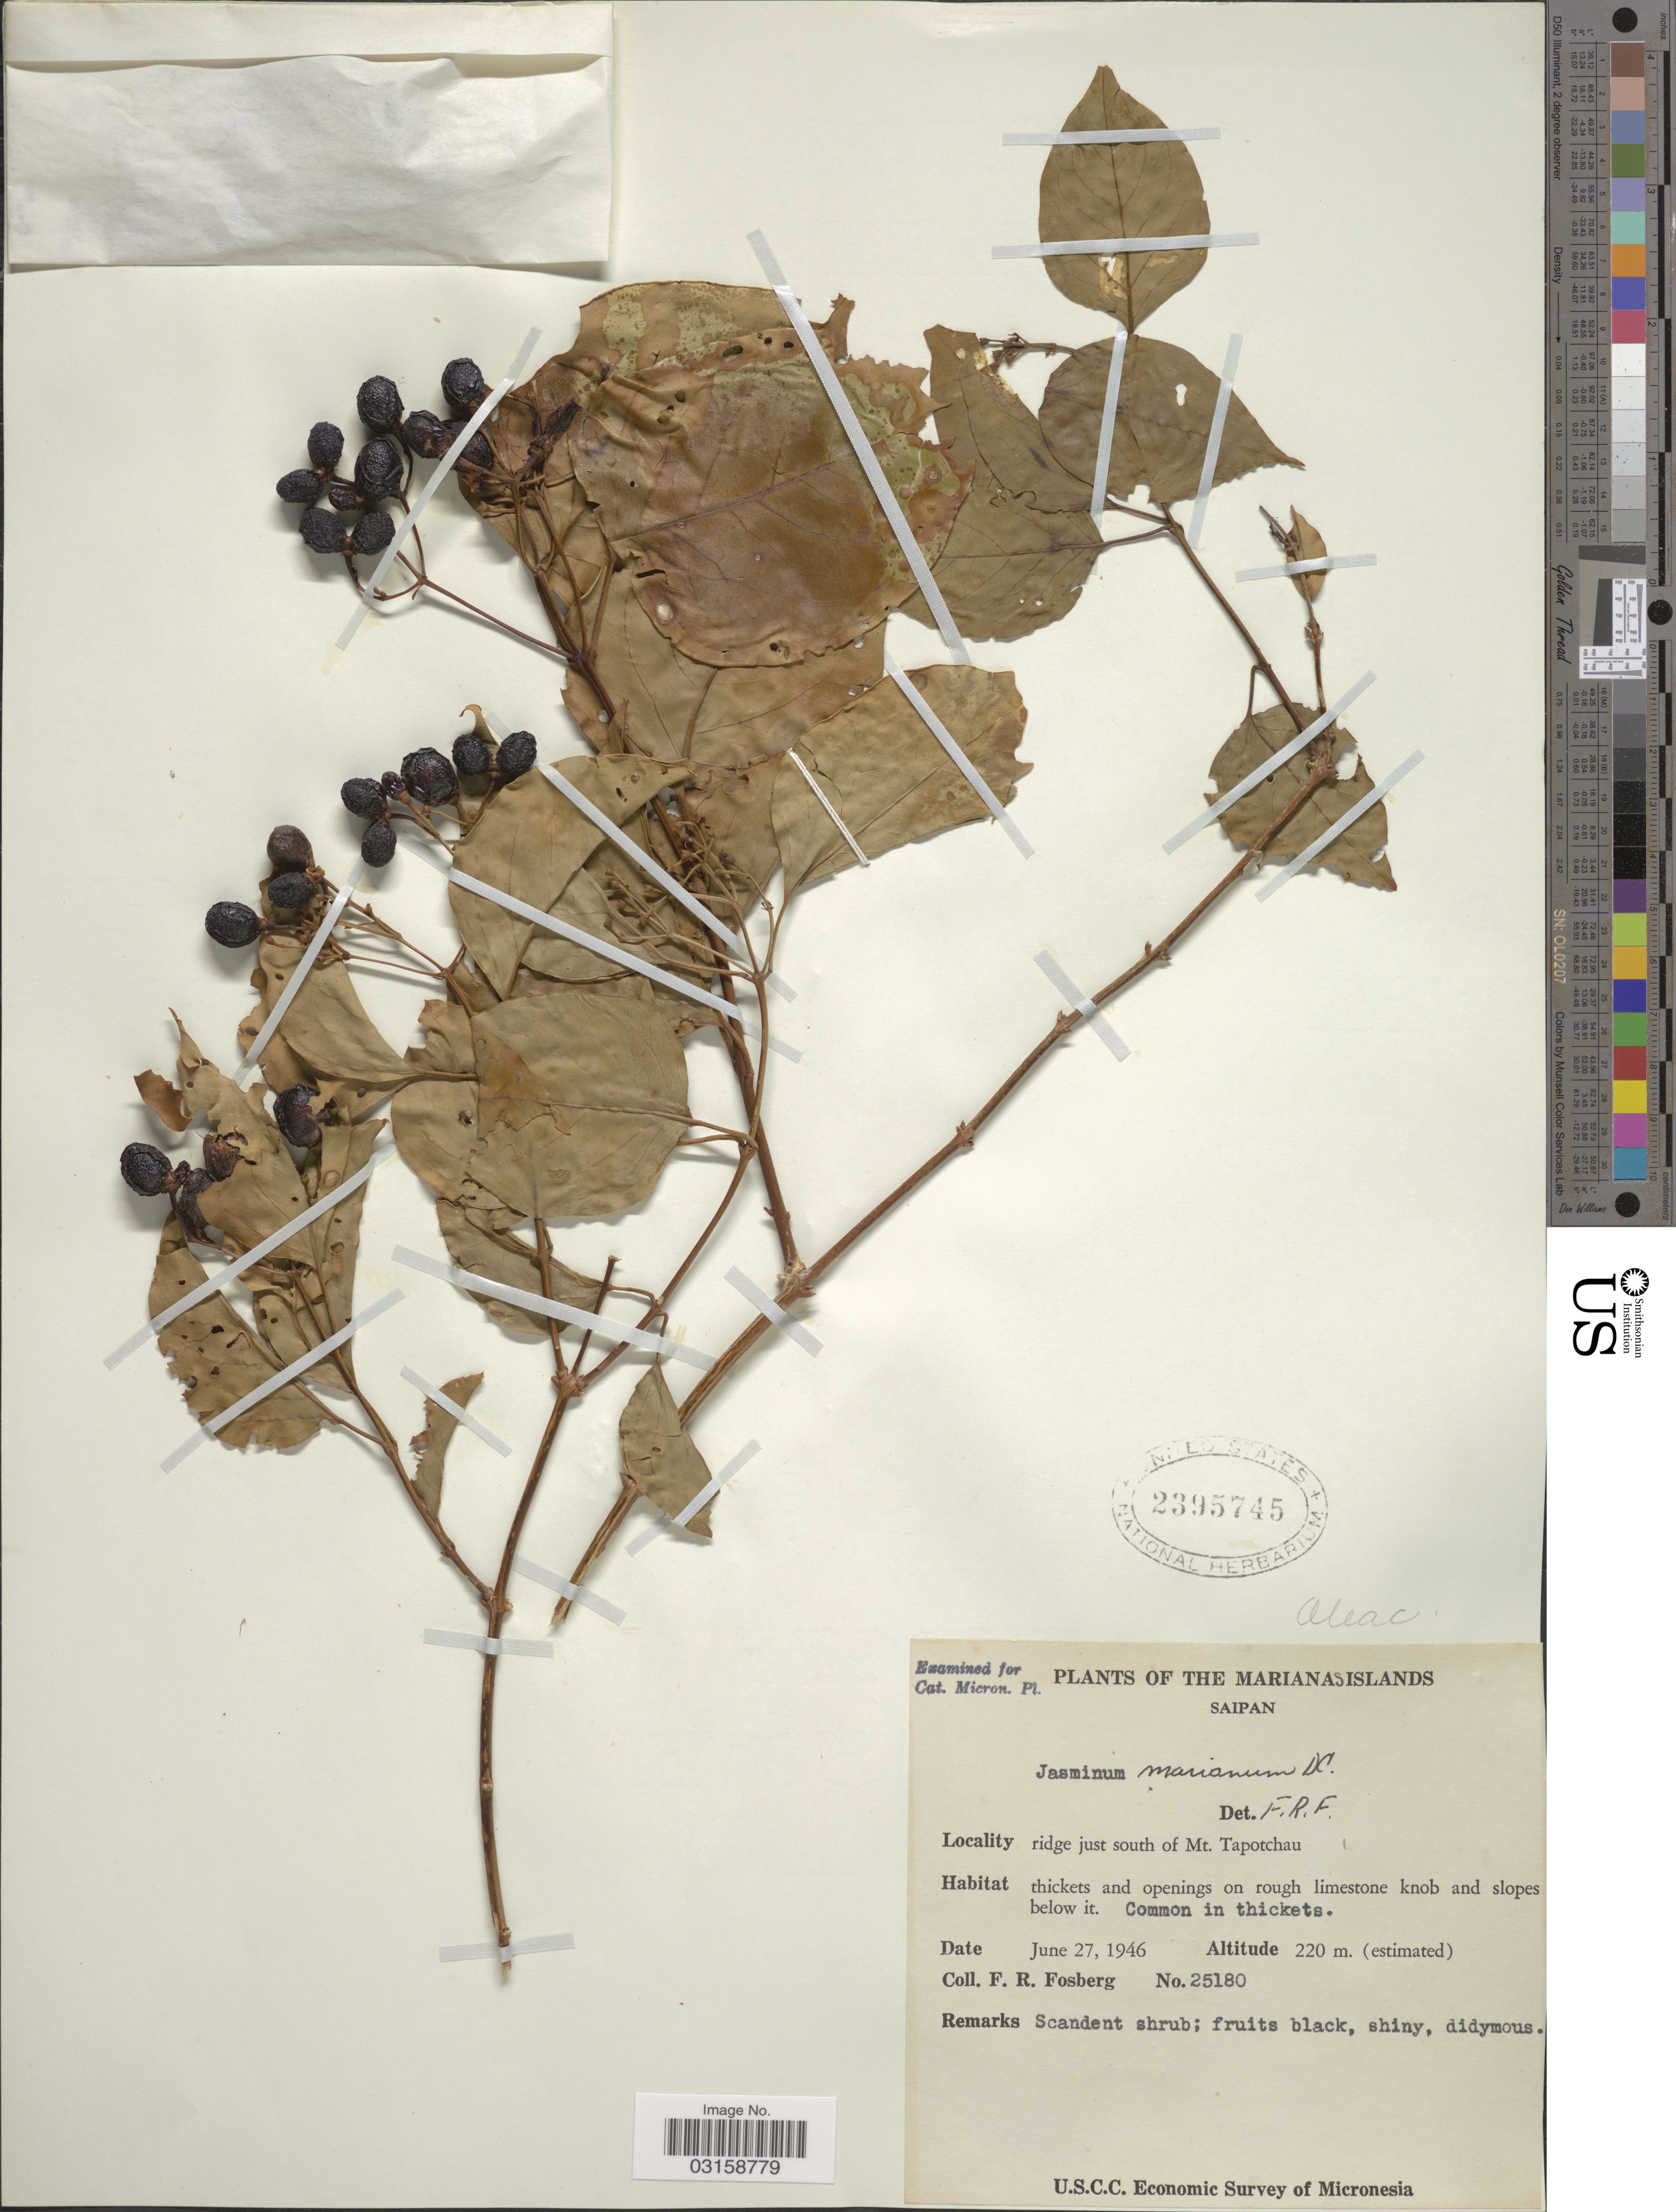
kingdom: Plantae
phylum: Tracheophyta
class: Magnoliopsida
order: Lamiales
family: Oleaceae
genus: Jasminum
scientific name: Jasminum marianum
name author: DC.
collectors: F. R. Fosberg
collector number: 25180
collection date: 1946-06-27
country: Northern Mariana Islands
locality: Marianas Islands. Saipan. Ridge just south of Mt. Tapotchau.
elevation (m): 220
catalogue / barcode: US 2395745